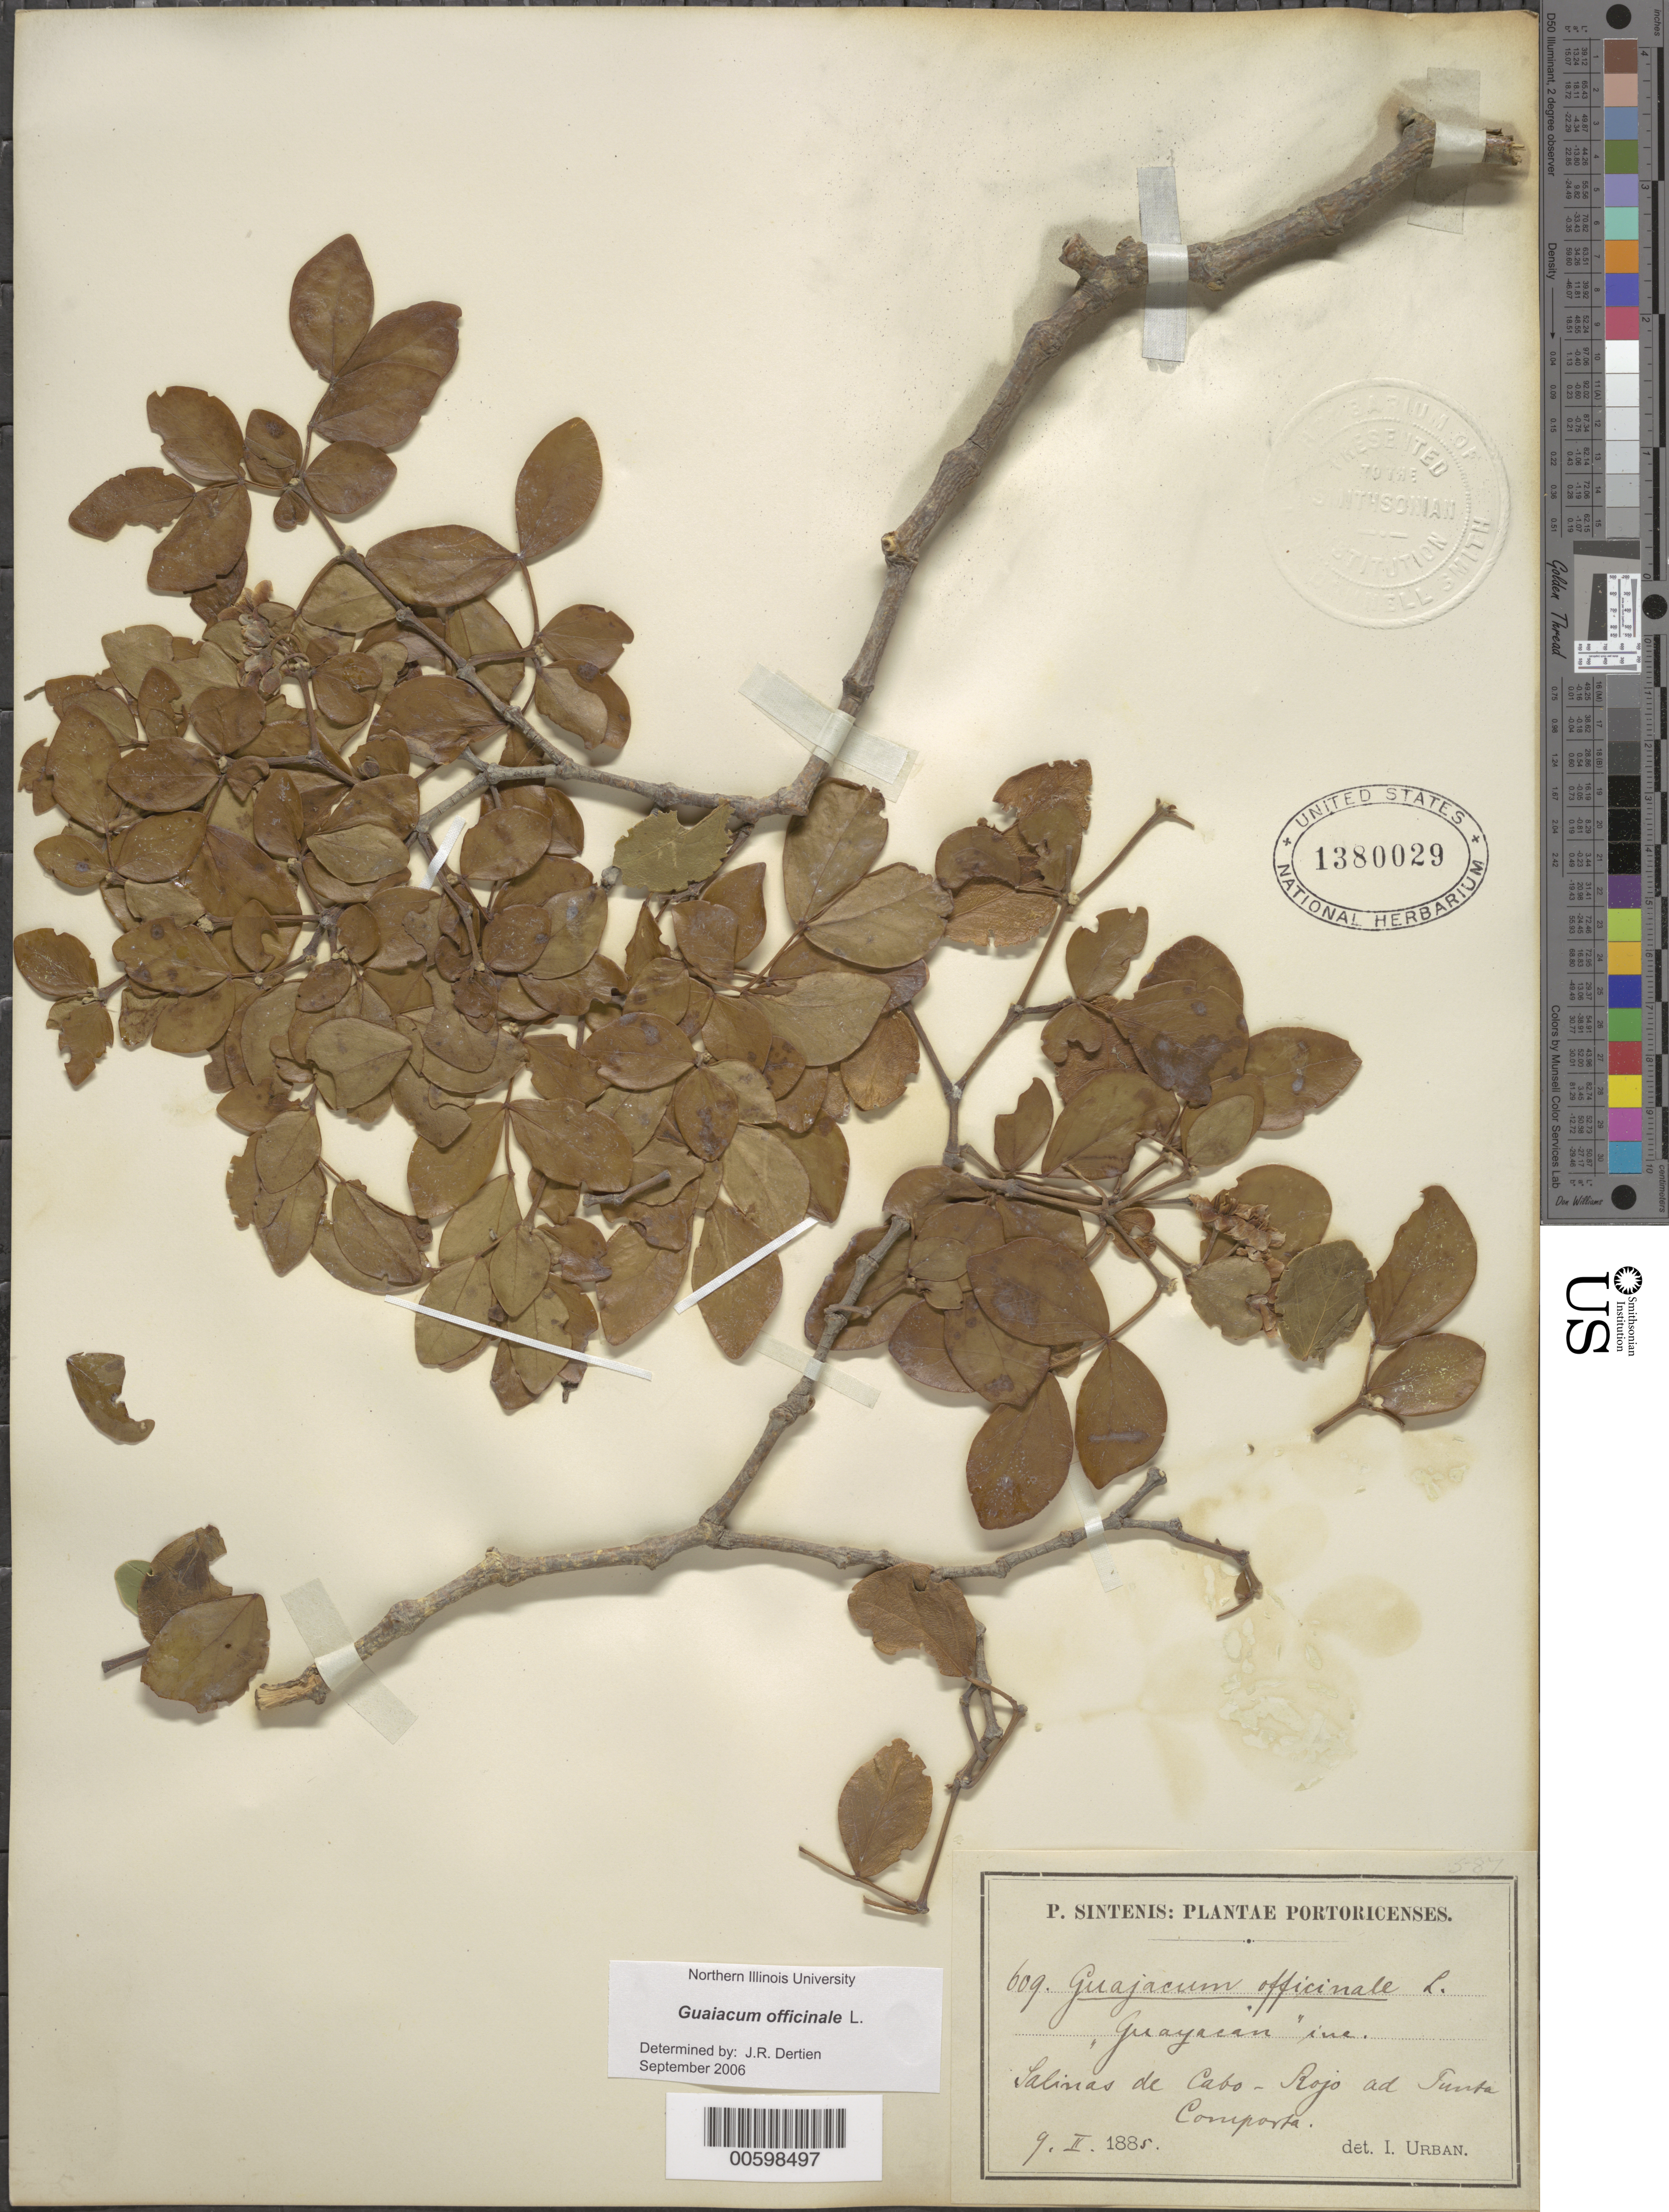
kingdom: Plantae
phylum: Tracheophyta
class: Magnoliopsida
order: Zygophyllales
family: Zygophyllaceae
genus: Guaiacum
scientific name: Guaiacum officinale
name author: L.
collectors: P. Sintenis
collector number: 609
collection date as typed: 09 Feb 1885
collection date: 1885-02-09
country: Puerto Rico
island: Greater Antilles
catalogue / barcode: US 1380029